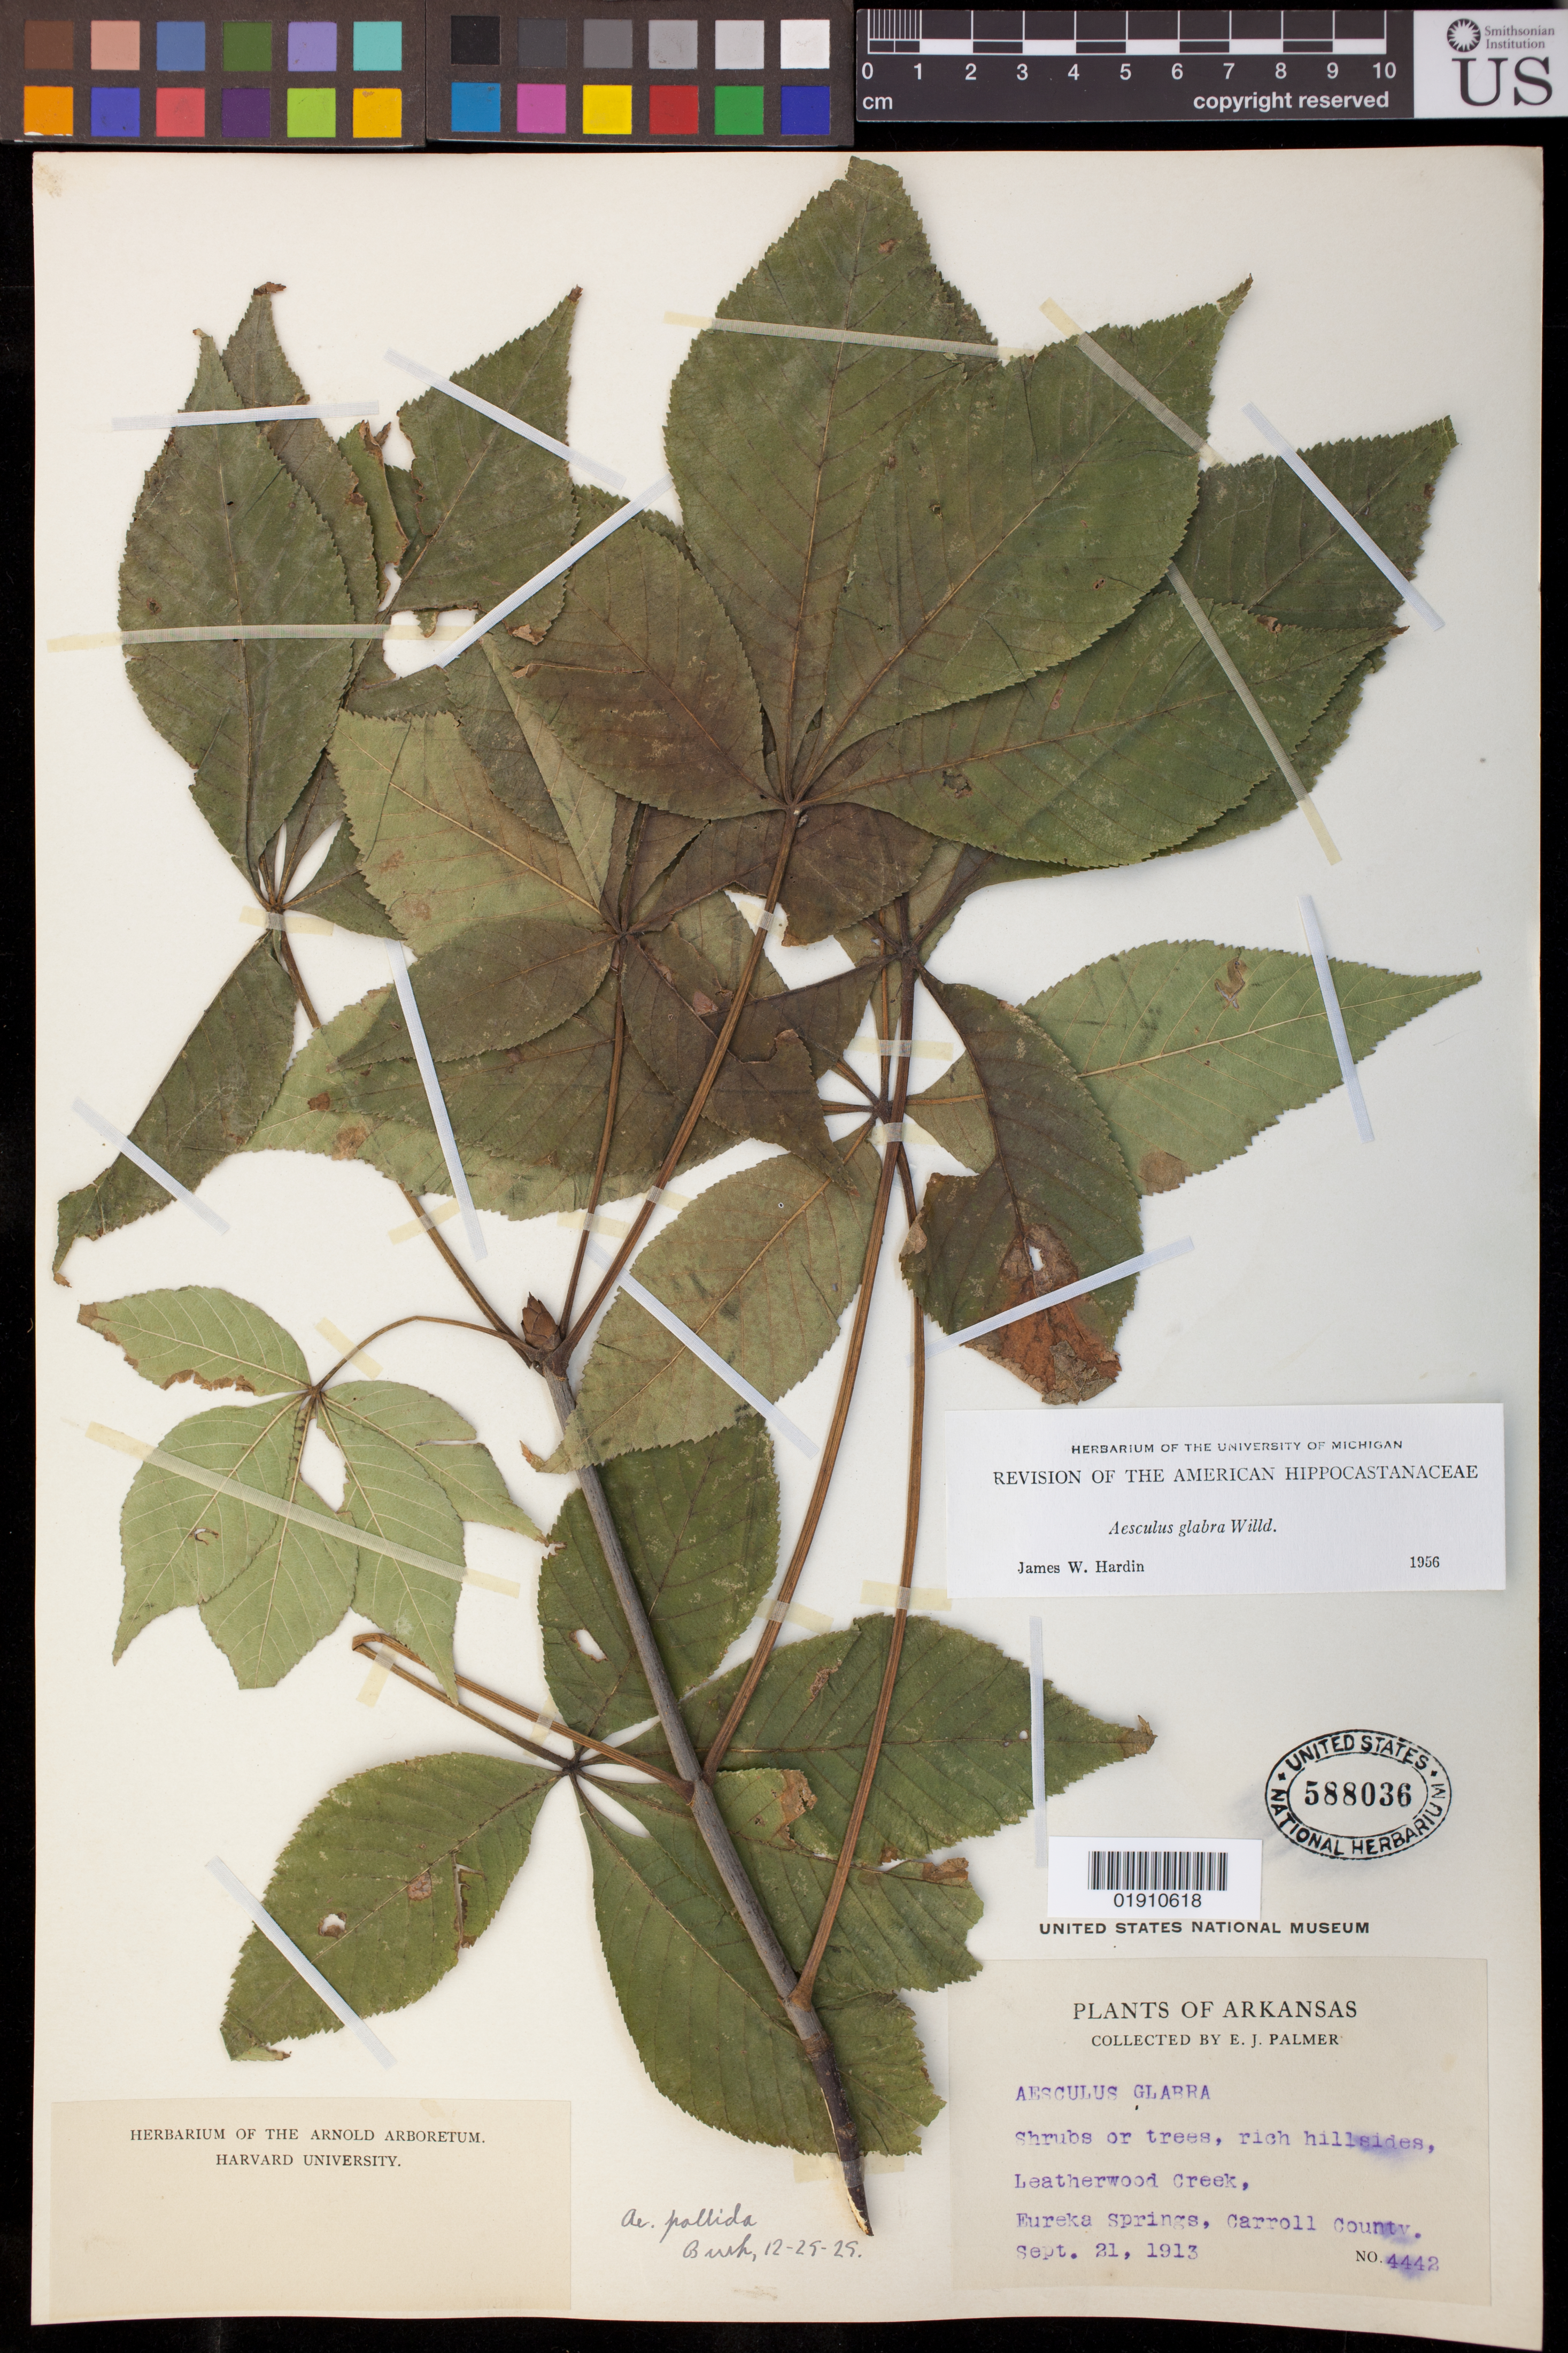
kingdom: Plantae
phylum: Tracheophyta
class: Magnoliopsida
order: Sapindales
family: Sapindaceae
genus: Aesculus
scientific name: Aesculus glabra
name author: Willd.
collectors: E. J. Palmer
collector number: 4442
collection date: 1913-09-21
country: United States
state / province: Arkansas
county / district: Carroll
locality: Leatherwood Creek, Eureka springs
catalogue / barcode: US 588036